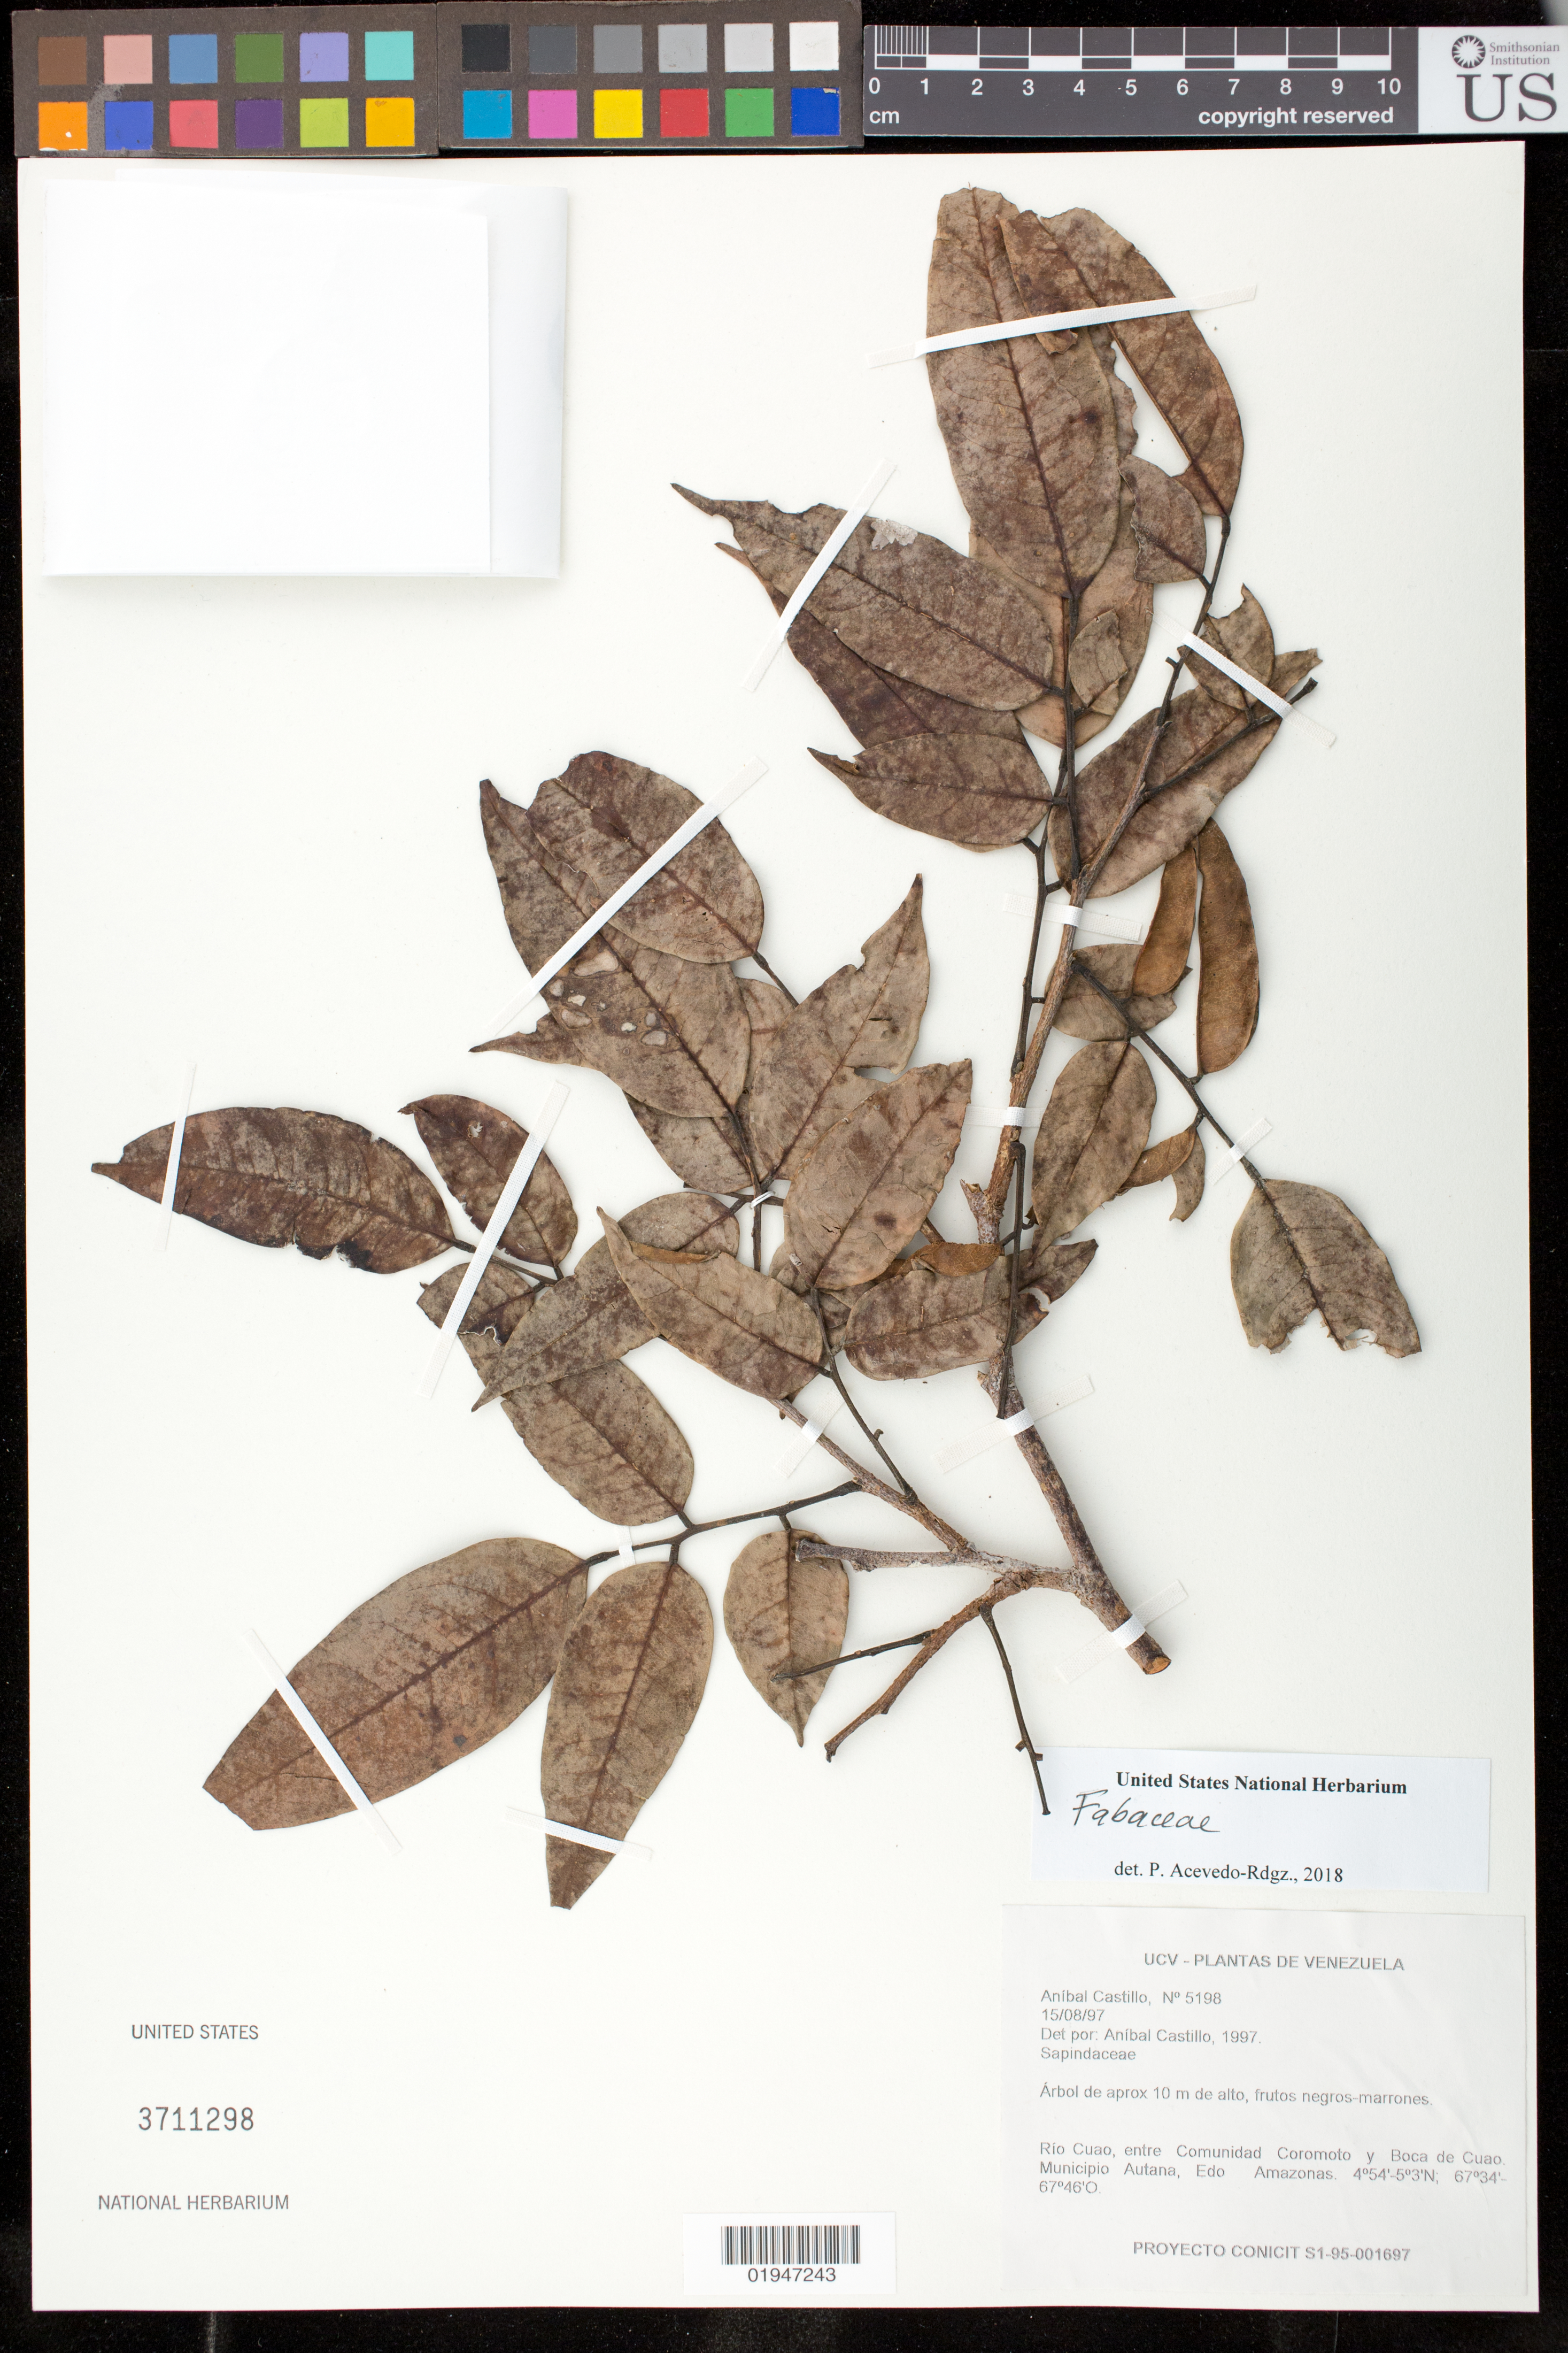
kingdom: Plantae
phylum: Tracheophyta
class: Magnoliopsida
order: Fabales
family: Fabaceae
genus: Dialium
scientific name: Dialium sp.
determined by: Trujillo, A. M.; Londoño-Echeverri, Y.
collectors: A. Castillo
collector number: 5198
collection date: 1997-08-15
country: Venezuela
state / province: Amazonas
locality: Rio Cuao, entre Comunidad Coromoto y Boca de Cuao. Muncipio Autana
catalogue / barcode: US 3711298